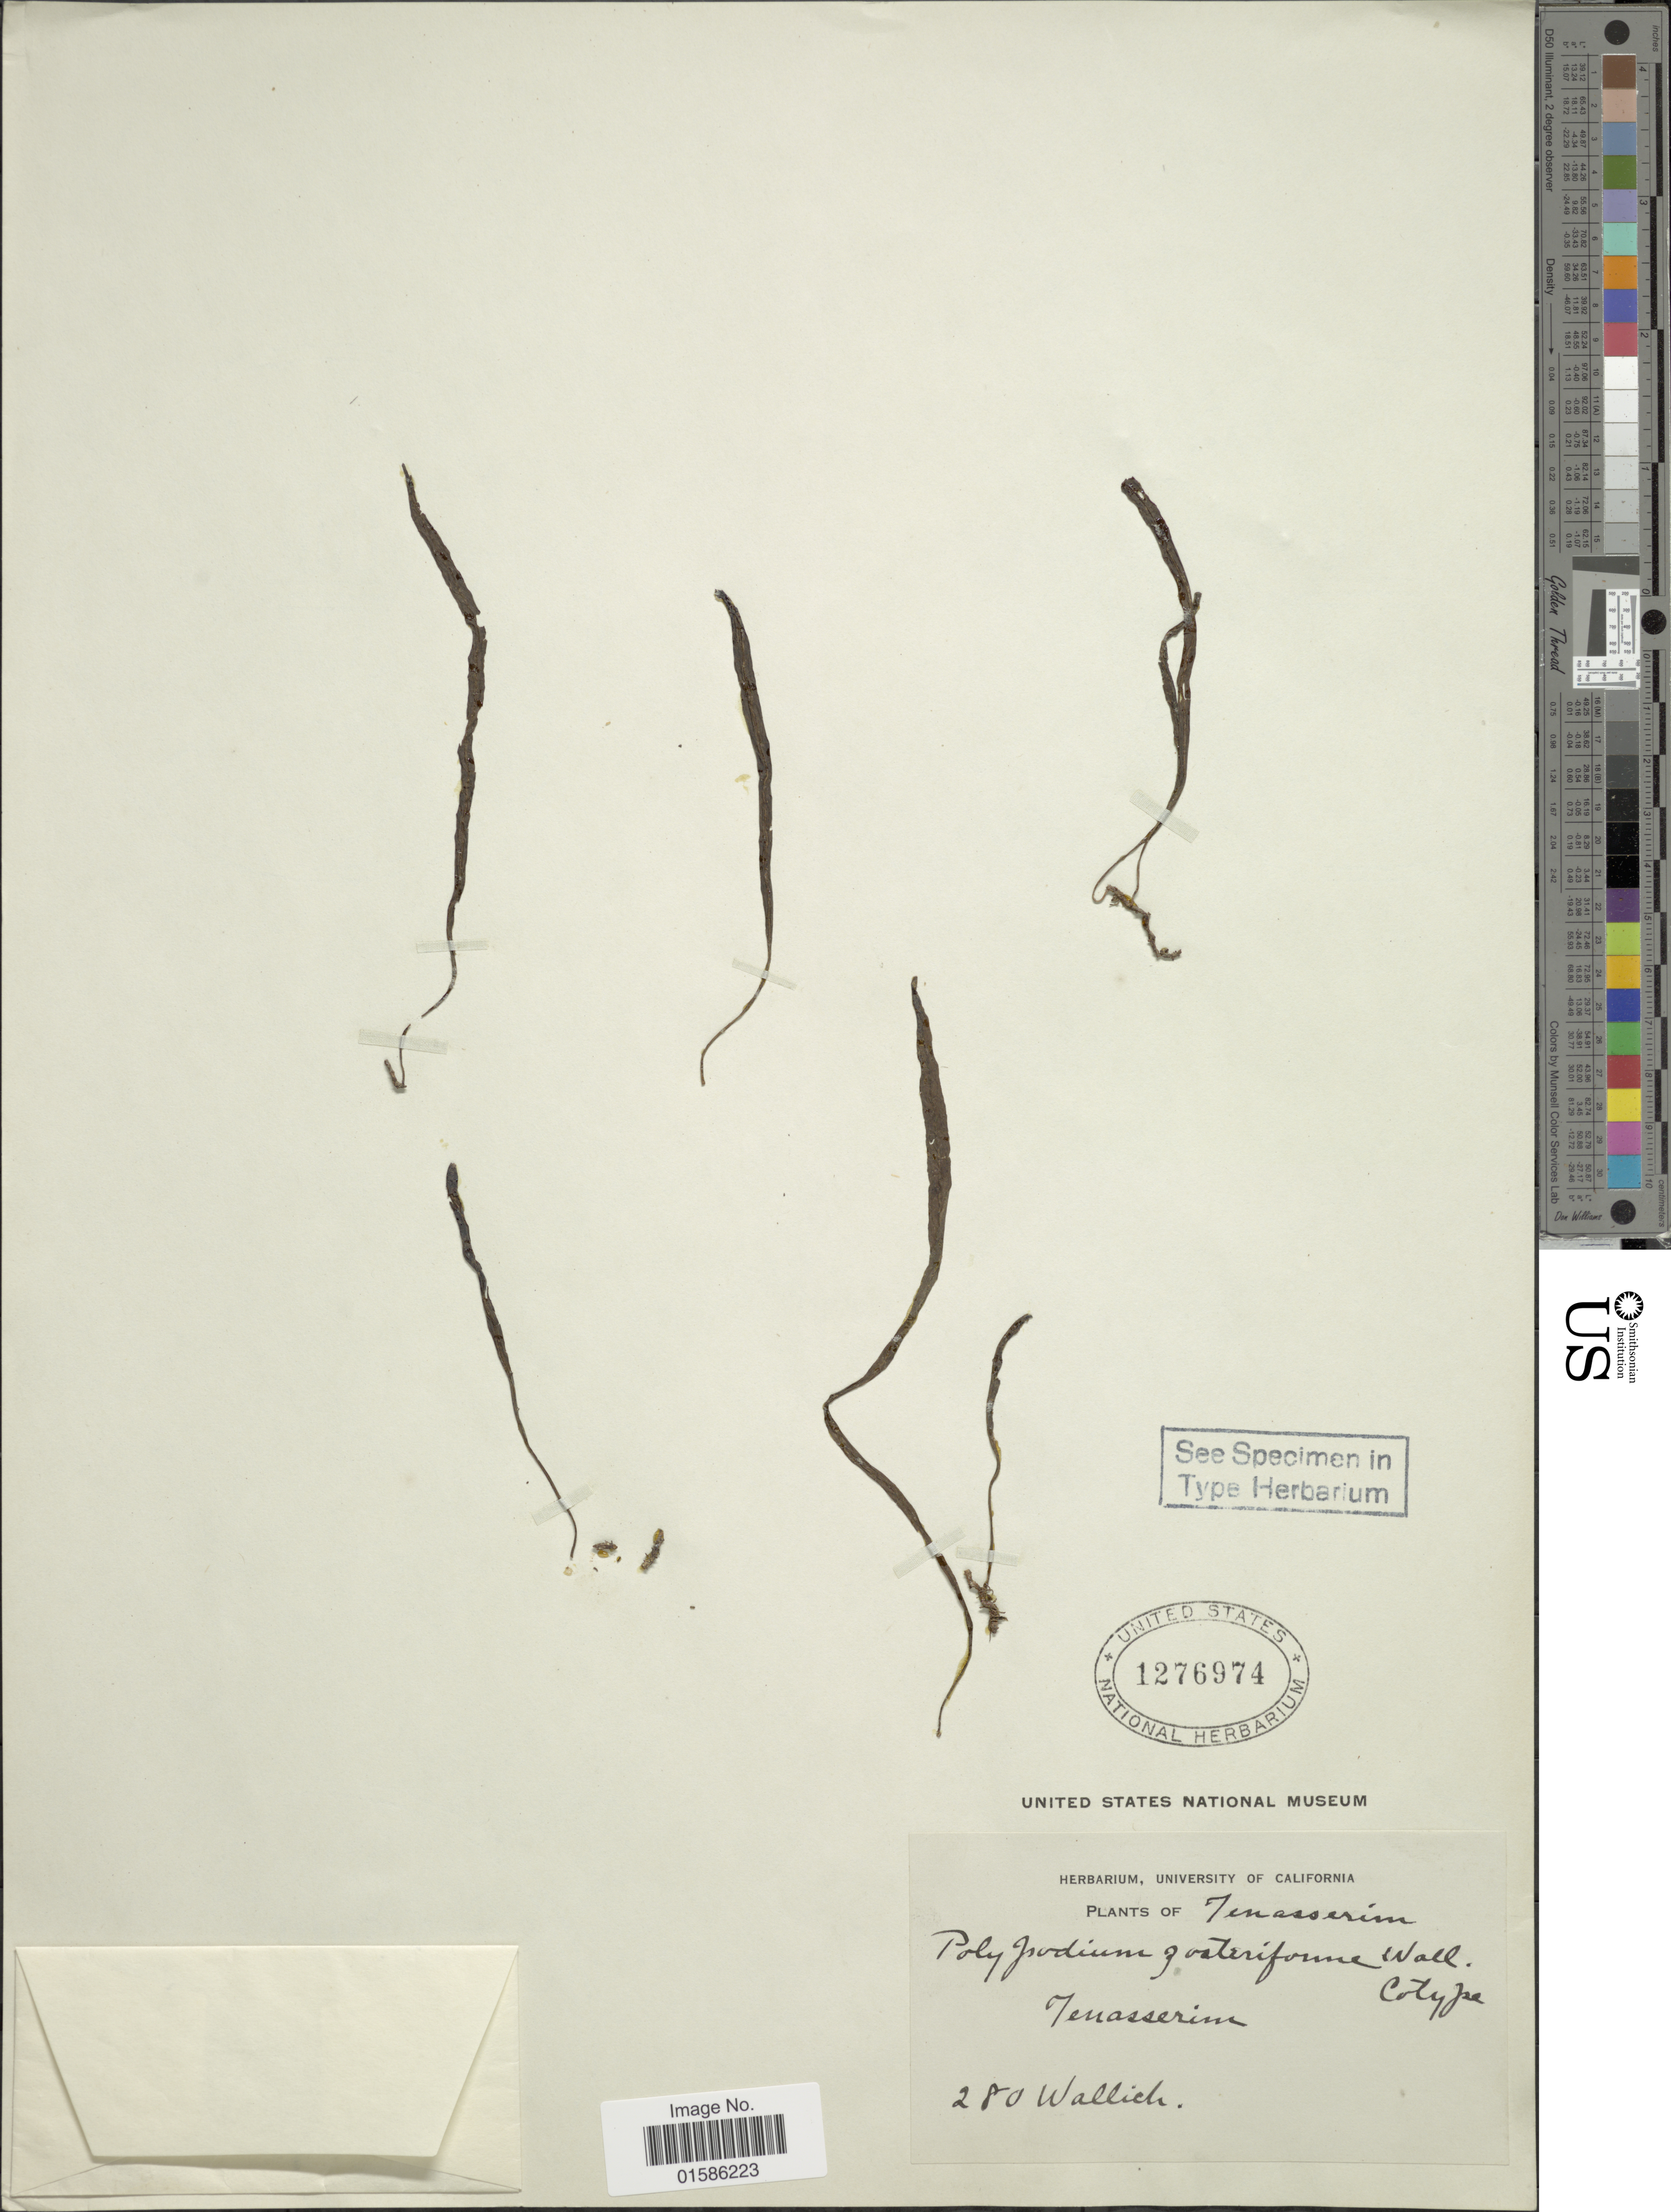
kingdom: Plantae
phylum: Tracheophyta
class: Polypodiopsida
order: Polypodiales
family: Polypodiaceae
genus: Microsorum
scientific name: Microsorum zosteriforme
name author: (Wall. ex Mett.) Ching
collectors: -- Wallich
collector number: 280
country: Myanmar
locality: Temasserim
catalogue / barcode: US 1276974